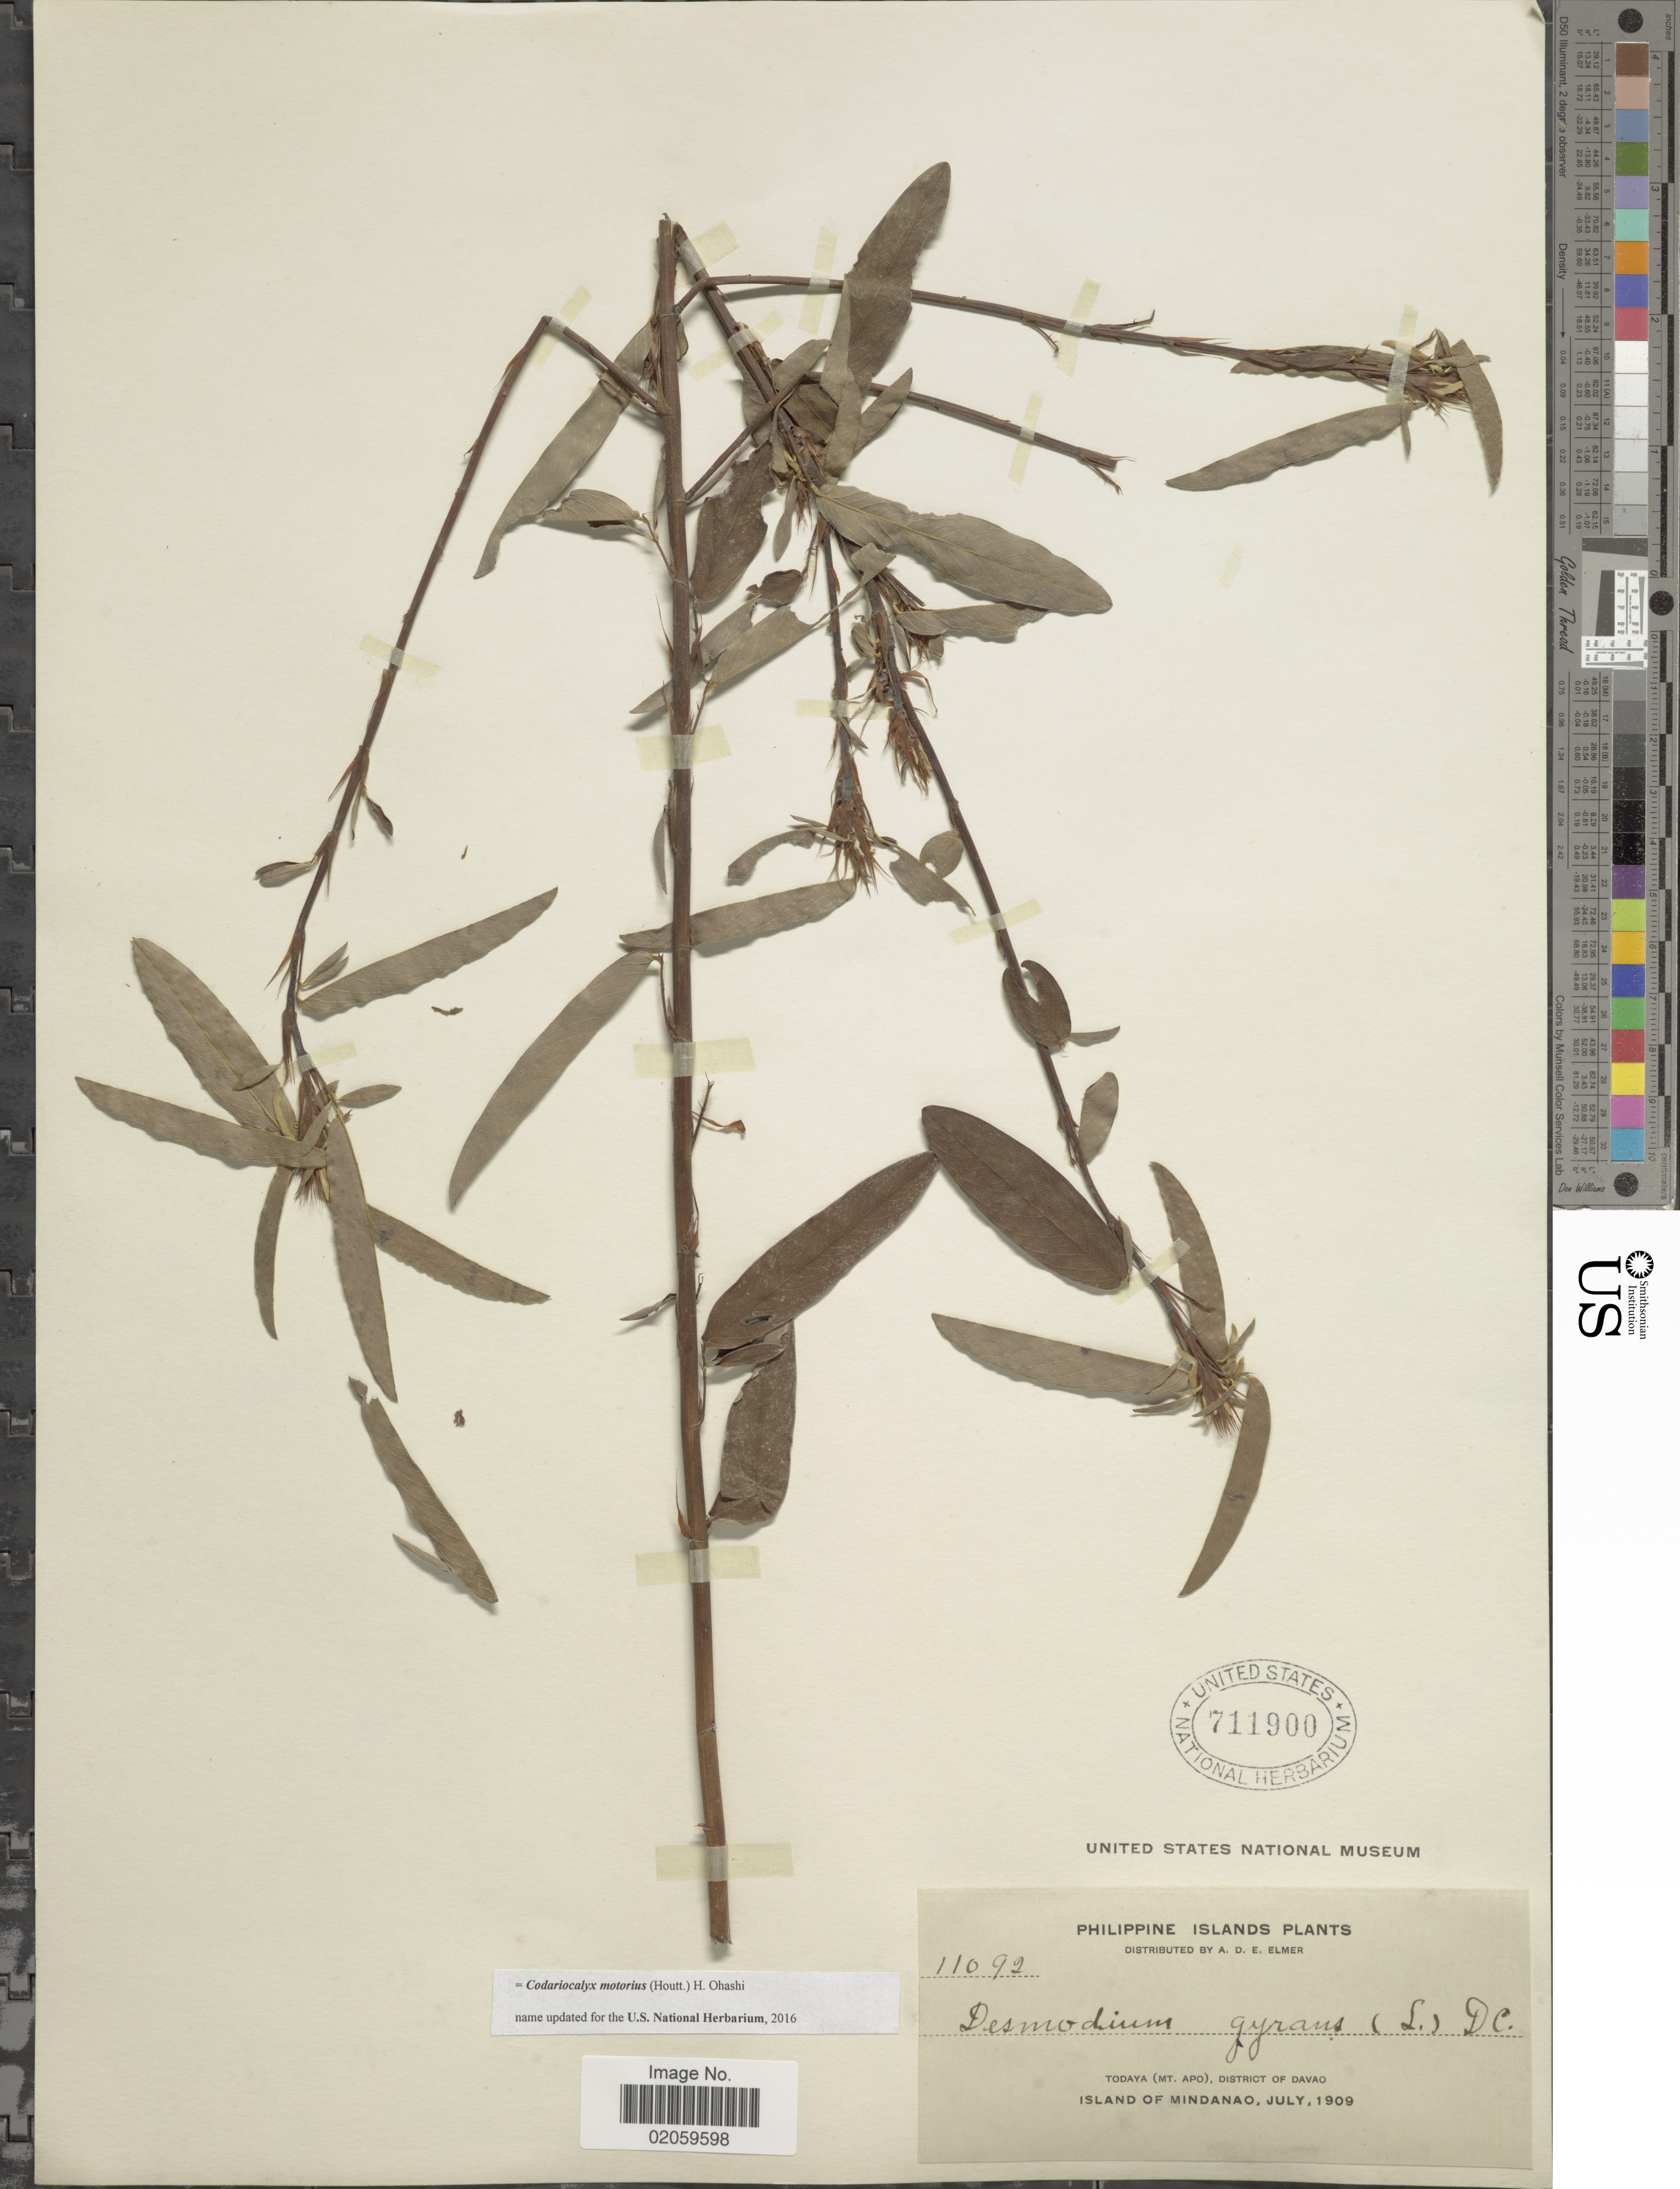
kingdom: Plantae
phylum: Tracheophyta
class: Magnoliopsida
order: Fabales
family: Fabaceae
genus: Codariocalyx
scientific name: Codariocalyx motorius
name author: (Houtt.) H. Ohashi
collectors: A. D. E. Elmer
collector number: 11092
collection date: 1909-07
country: Philippines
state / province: Davao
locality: Todaya (Mt. Apo), Island of Mindanao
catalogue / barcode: US 711900